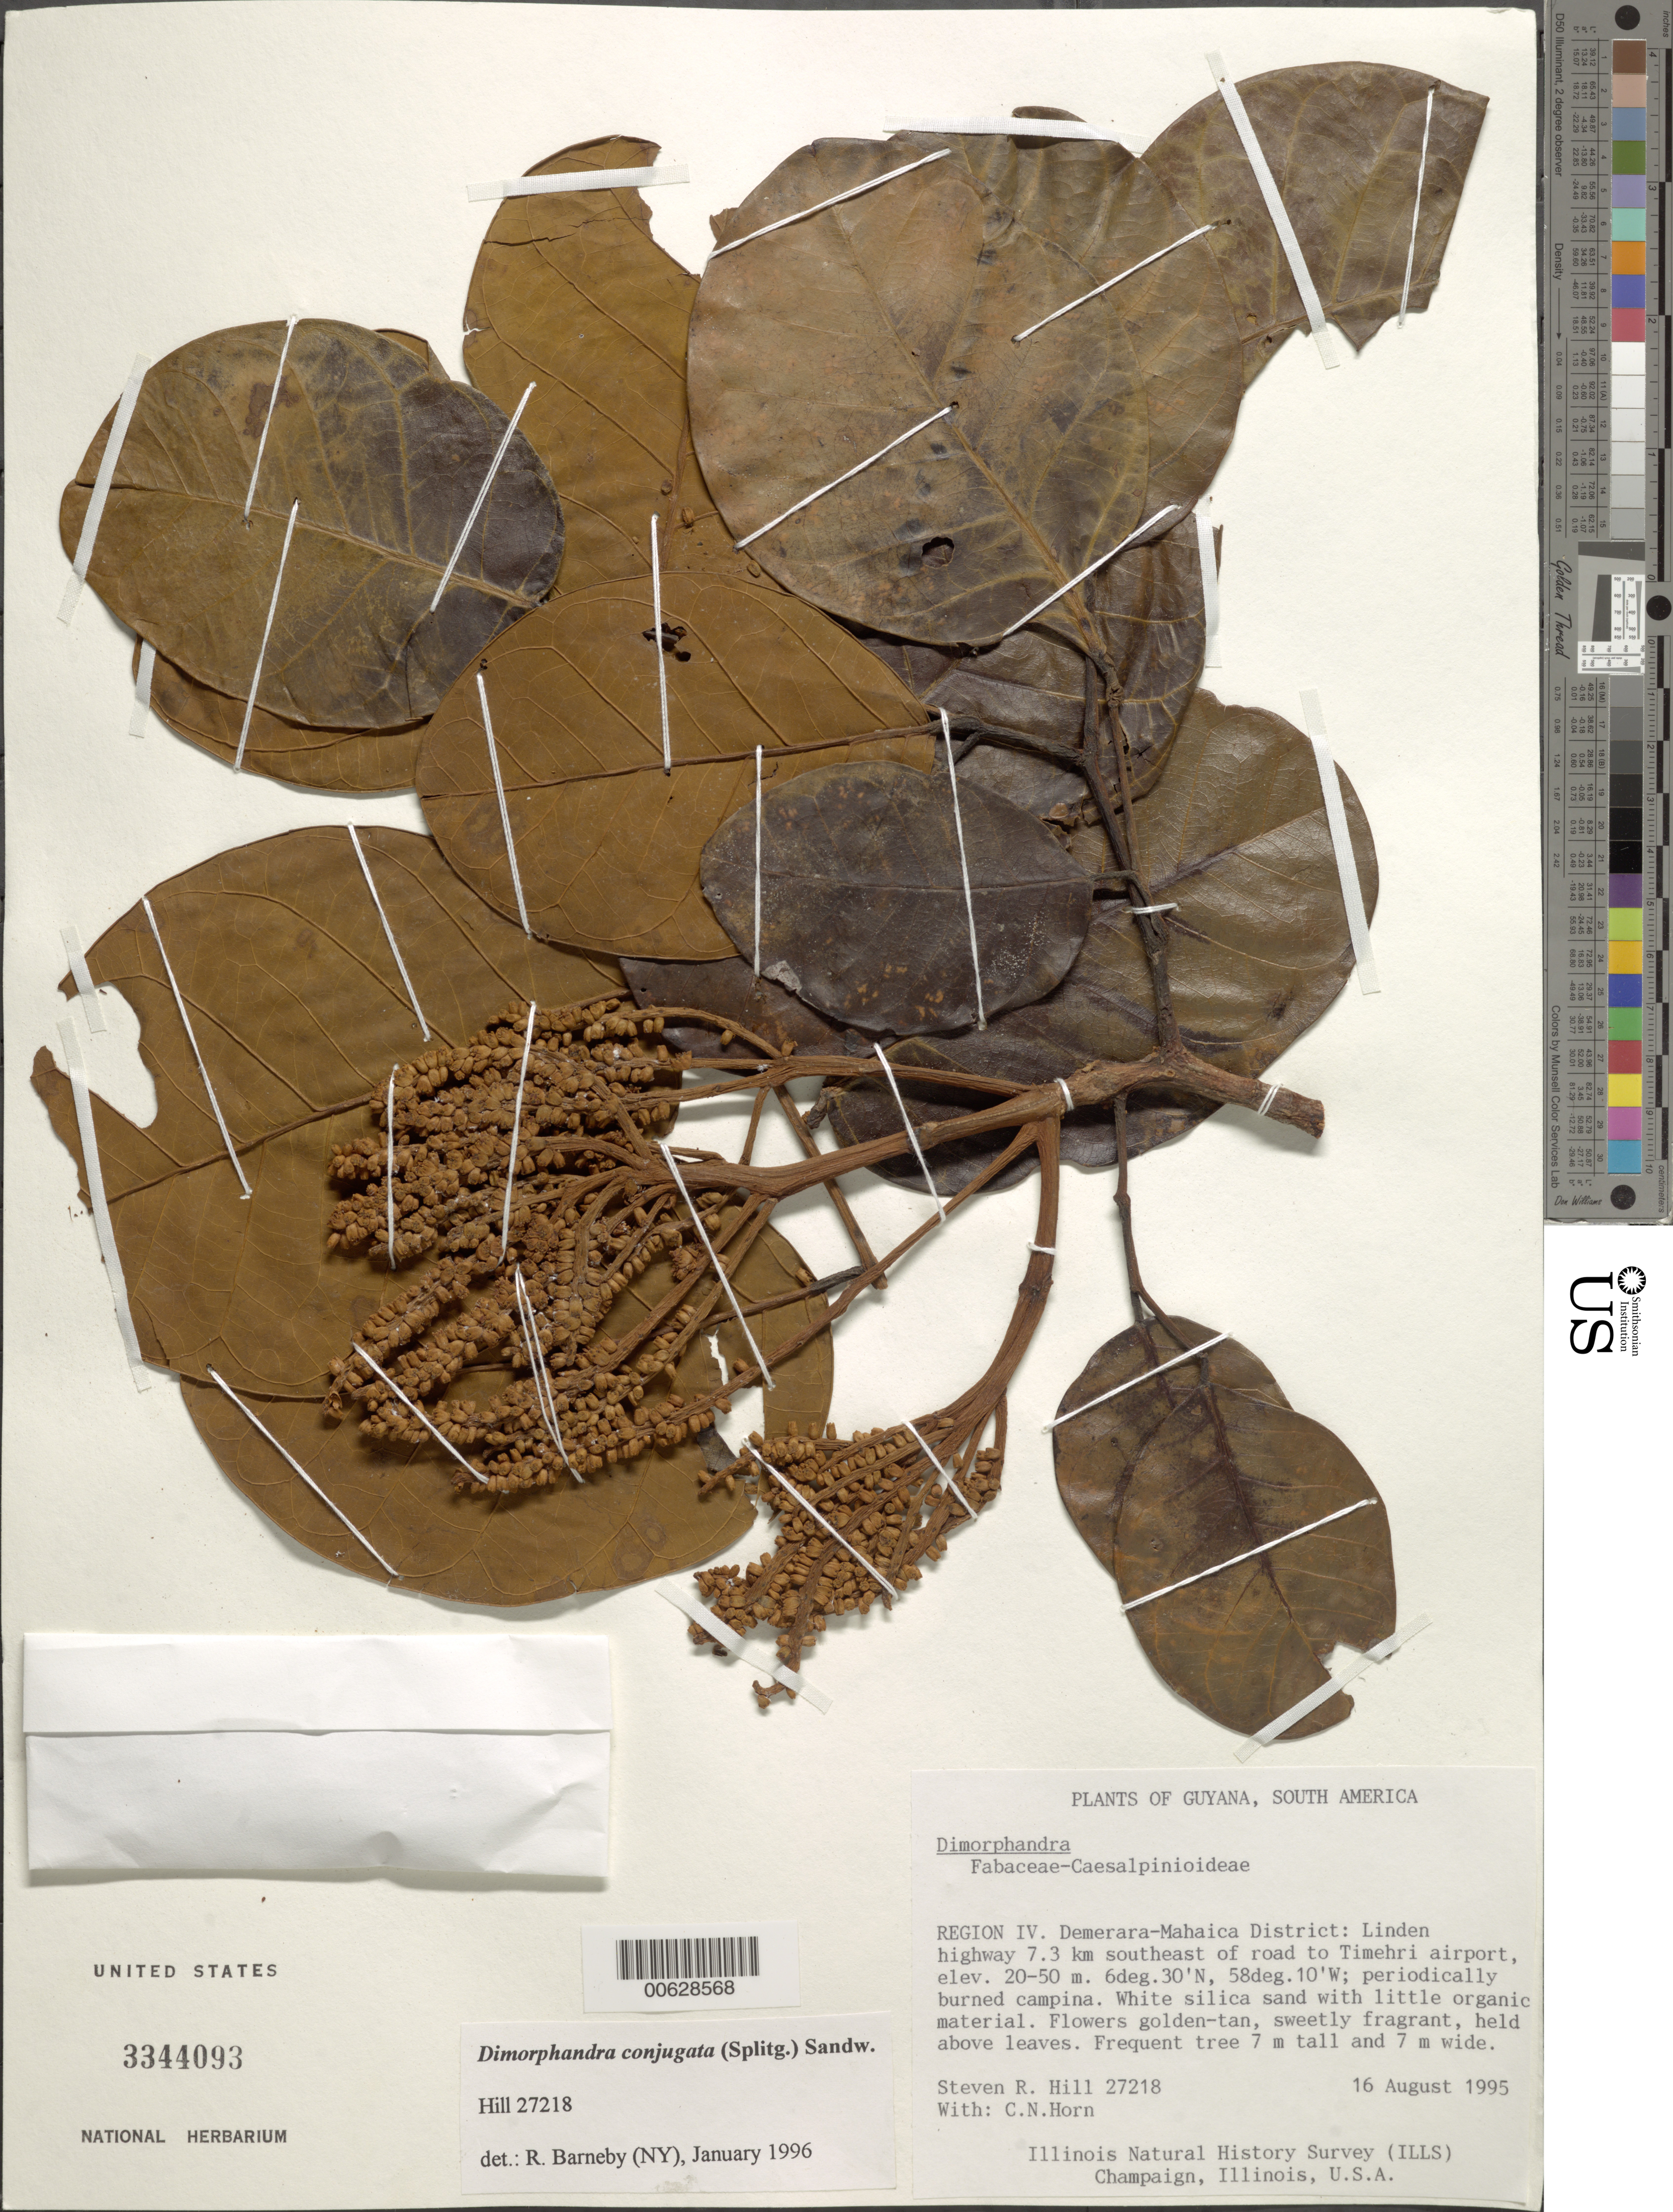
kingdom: Plantae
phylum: Tracheophyta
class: Magnoliopsida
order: Fabales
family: Fabaceae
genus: Dimorphandra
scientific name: Dimorphandra conjugata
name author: (Splitg.) Sandwith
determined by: Barneby, Rupert C., (NY)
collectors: S. R. Hill, C. N. Horn & H. Vermeer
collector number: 27218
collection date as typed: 16-Aug-95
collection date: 1995-08-16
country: Guyana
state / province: Demerara-Mahaica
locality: Linden Hwy., 7.3 km SE of Timehri Airport road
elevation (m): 20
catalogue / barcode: US 3344093